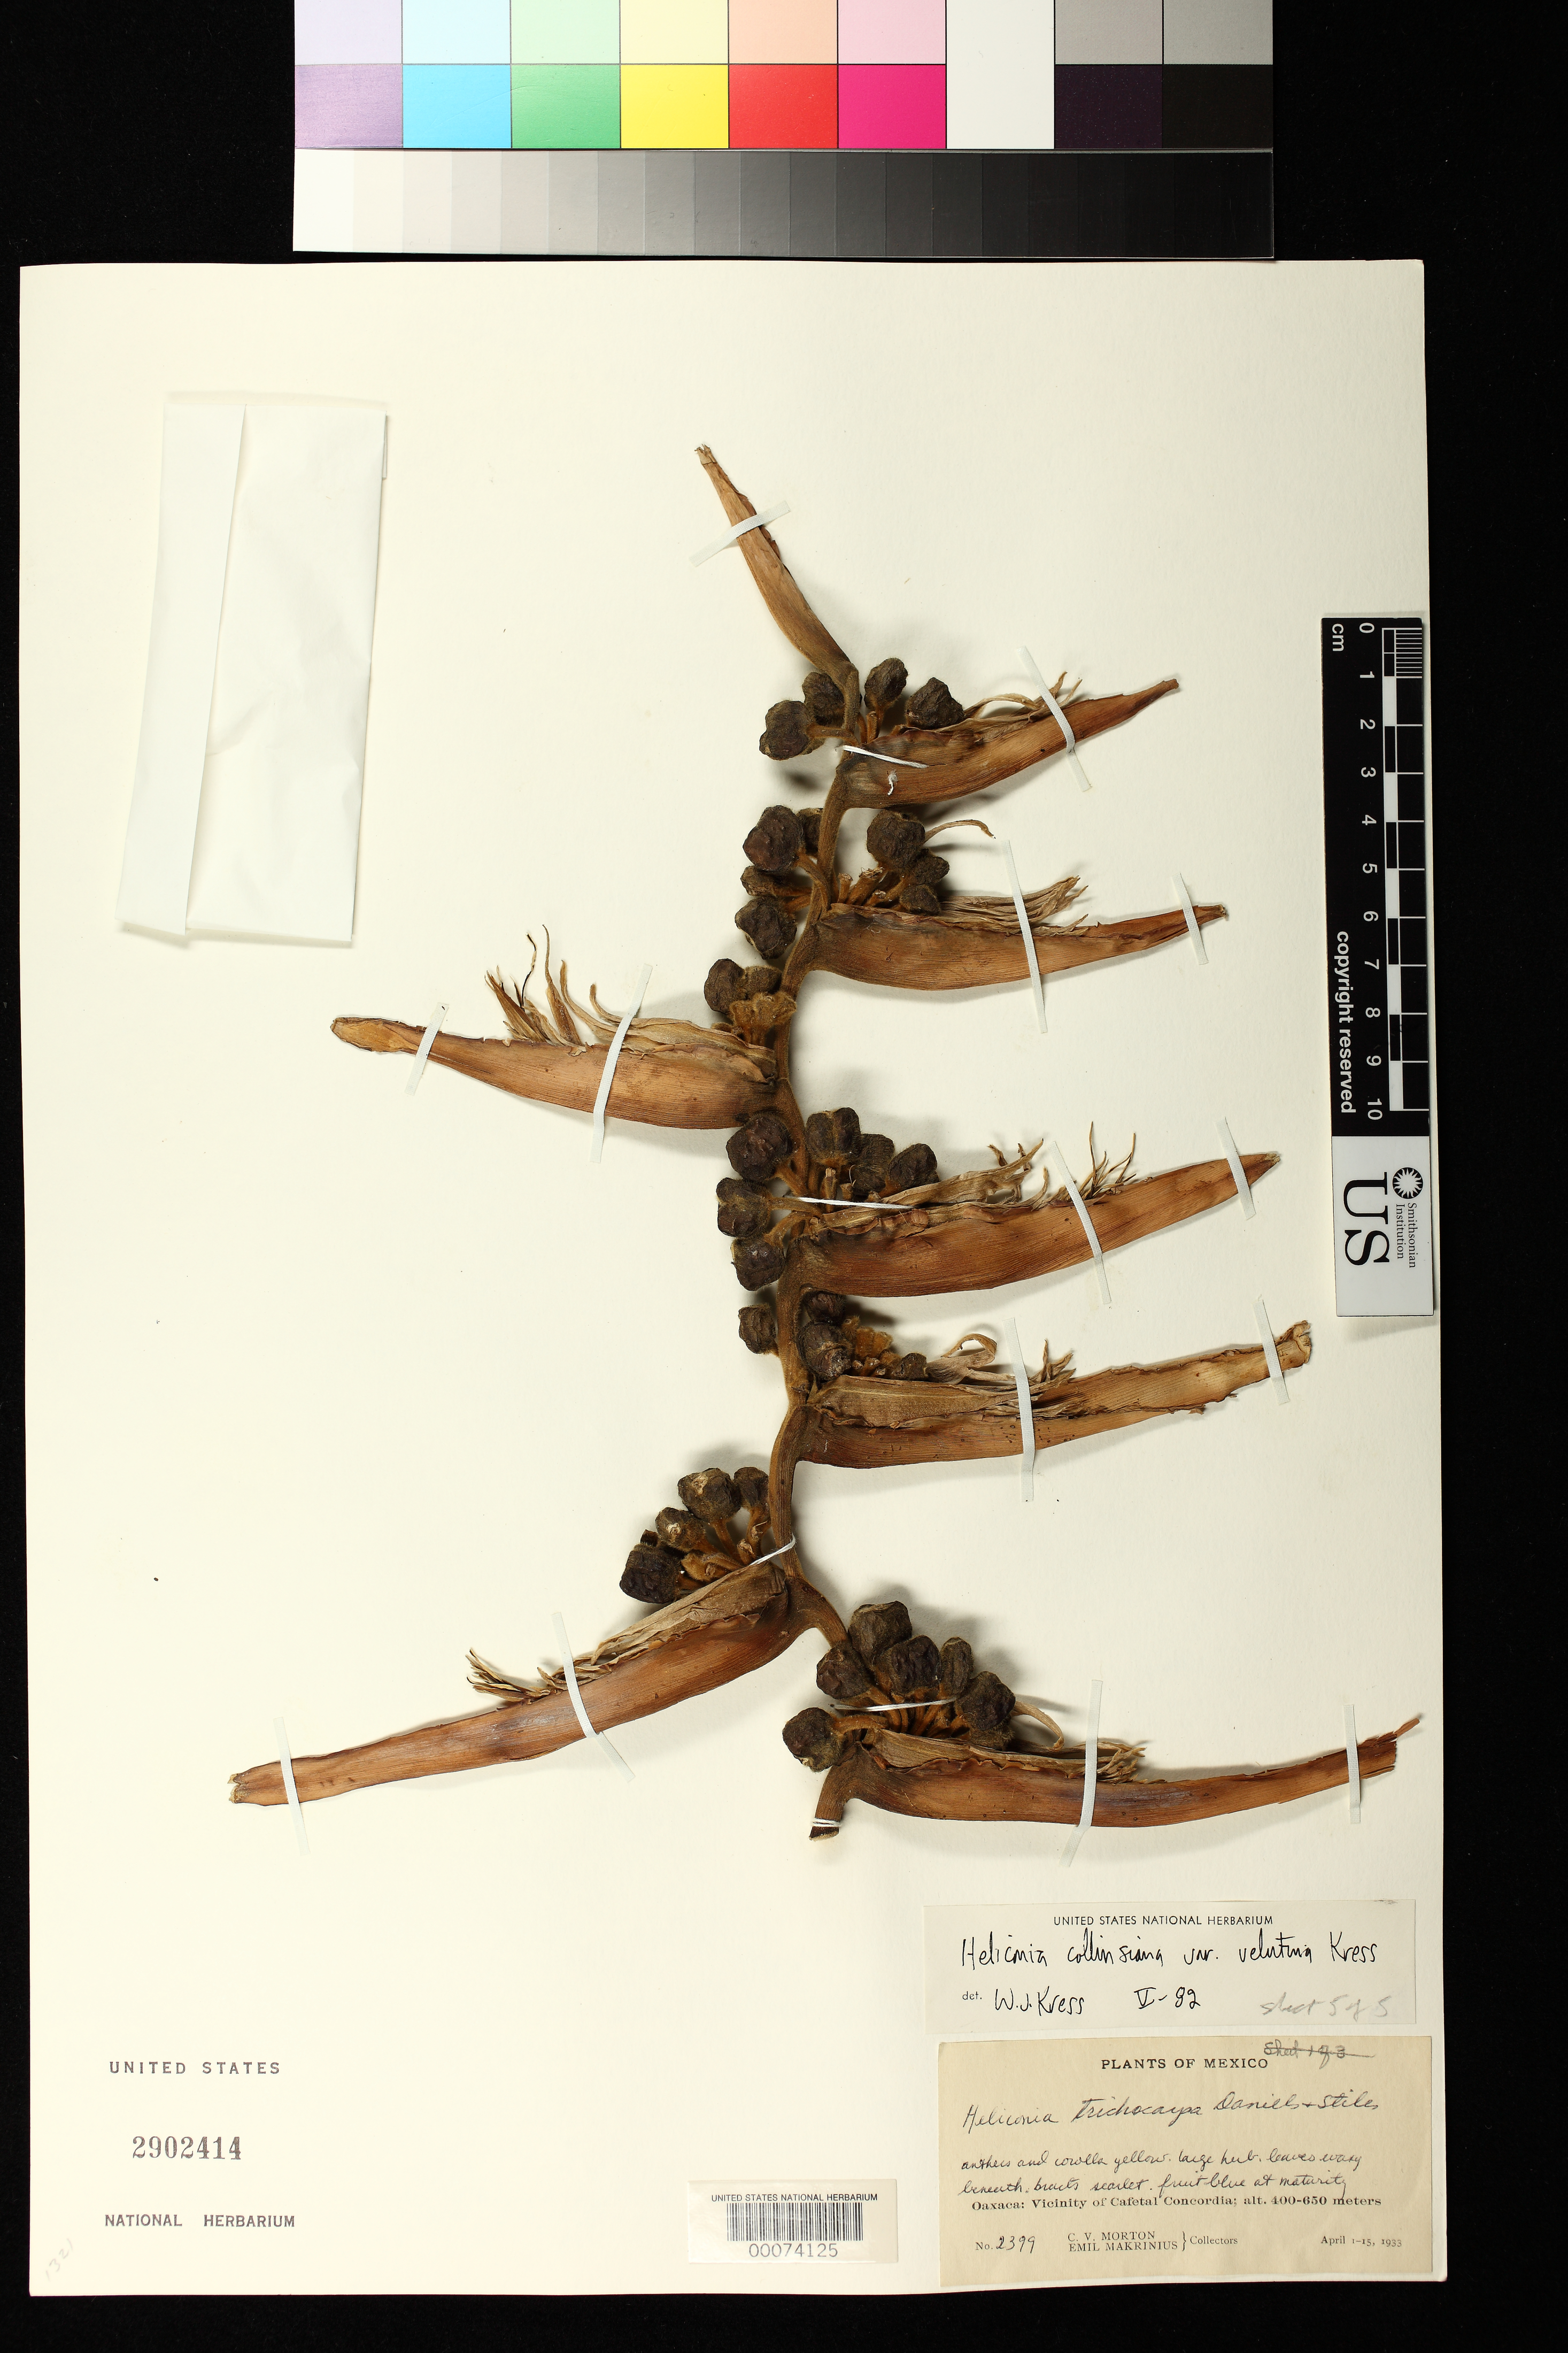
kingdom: Plantae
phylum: Tracheophyta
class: Liliopsida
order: Zingiberales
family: Heliconiaceae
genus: Heliconia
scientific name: Heliconia collinsiana var. velutina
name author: W.J. Kress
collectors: C. V. Morton & E. Makrinius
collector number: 2399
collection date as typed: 01 Apr 1933 to 15 Apr 1933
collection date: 1933-04-01/1933-04-15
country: Mexico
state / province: Oaxaca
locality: Vicinity of cafetal concordia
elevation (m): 400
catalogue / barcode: US 2902414